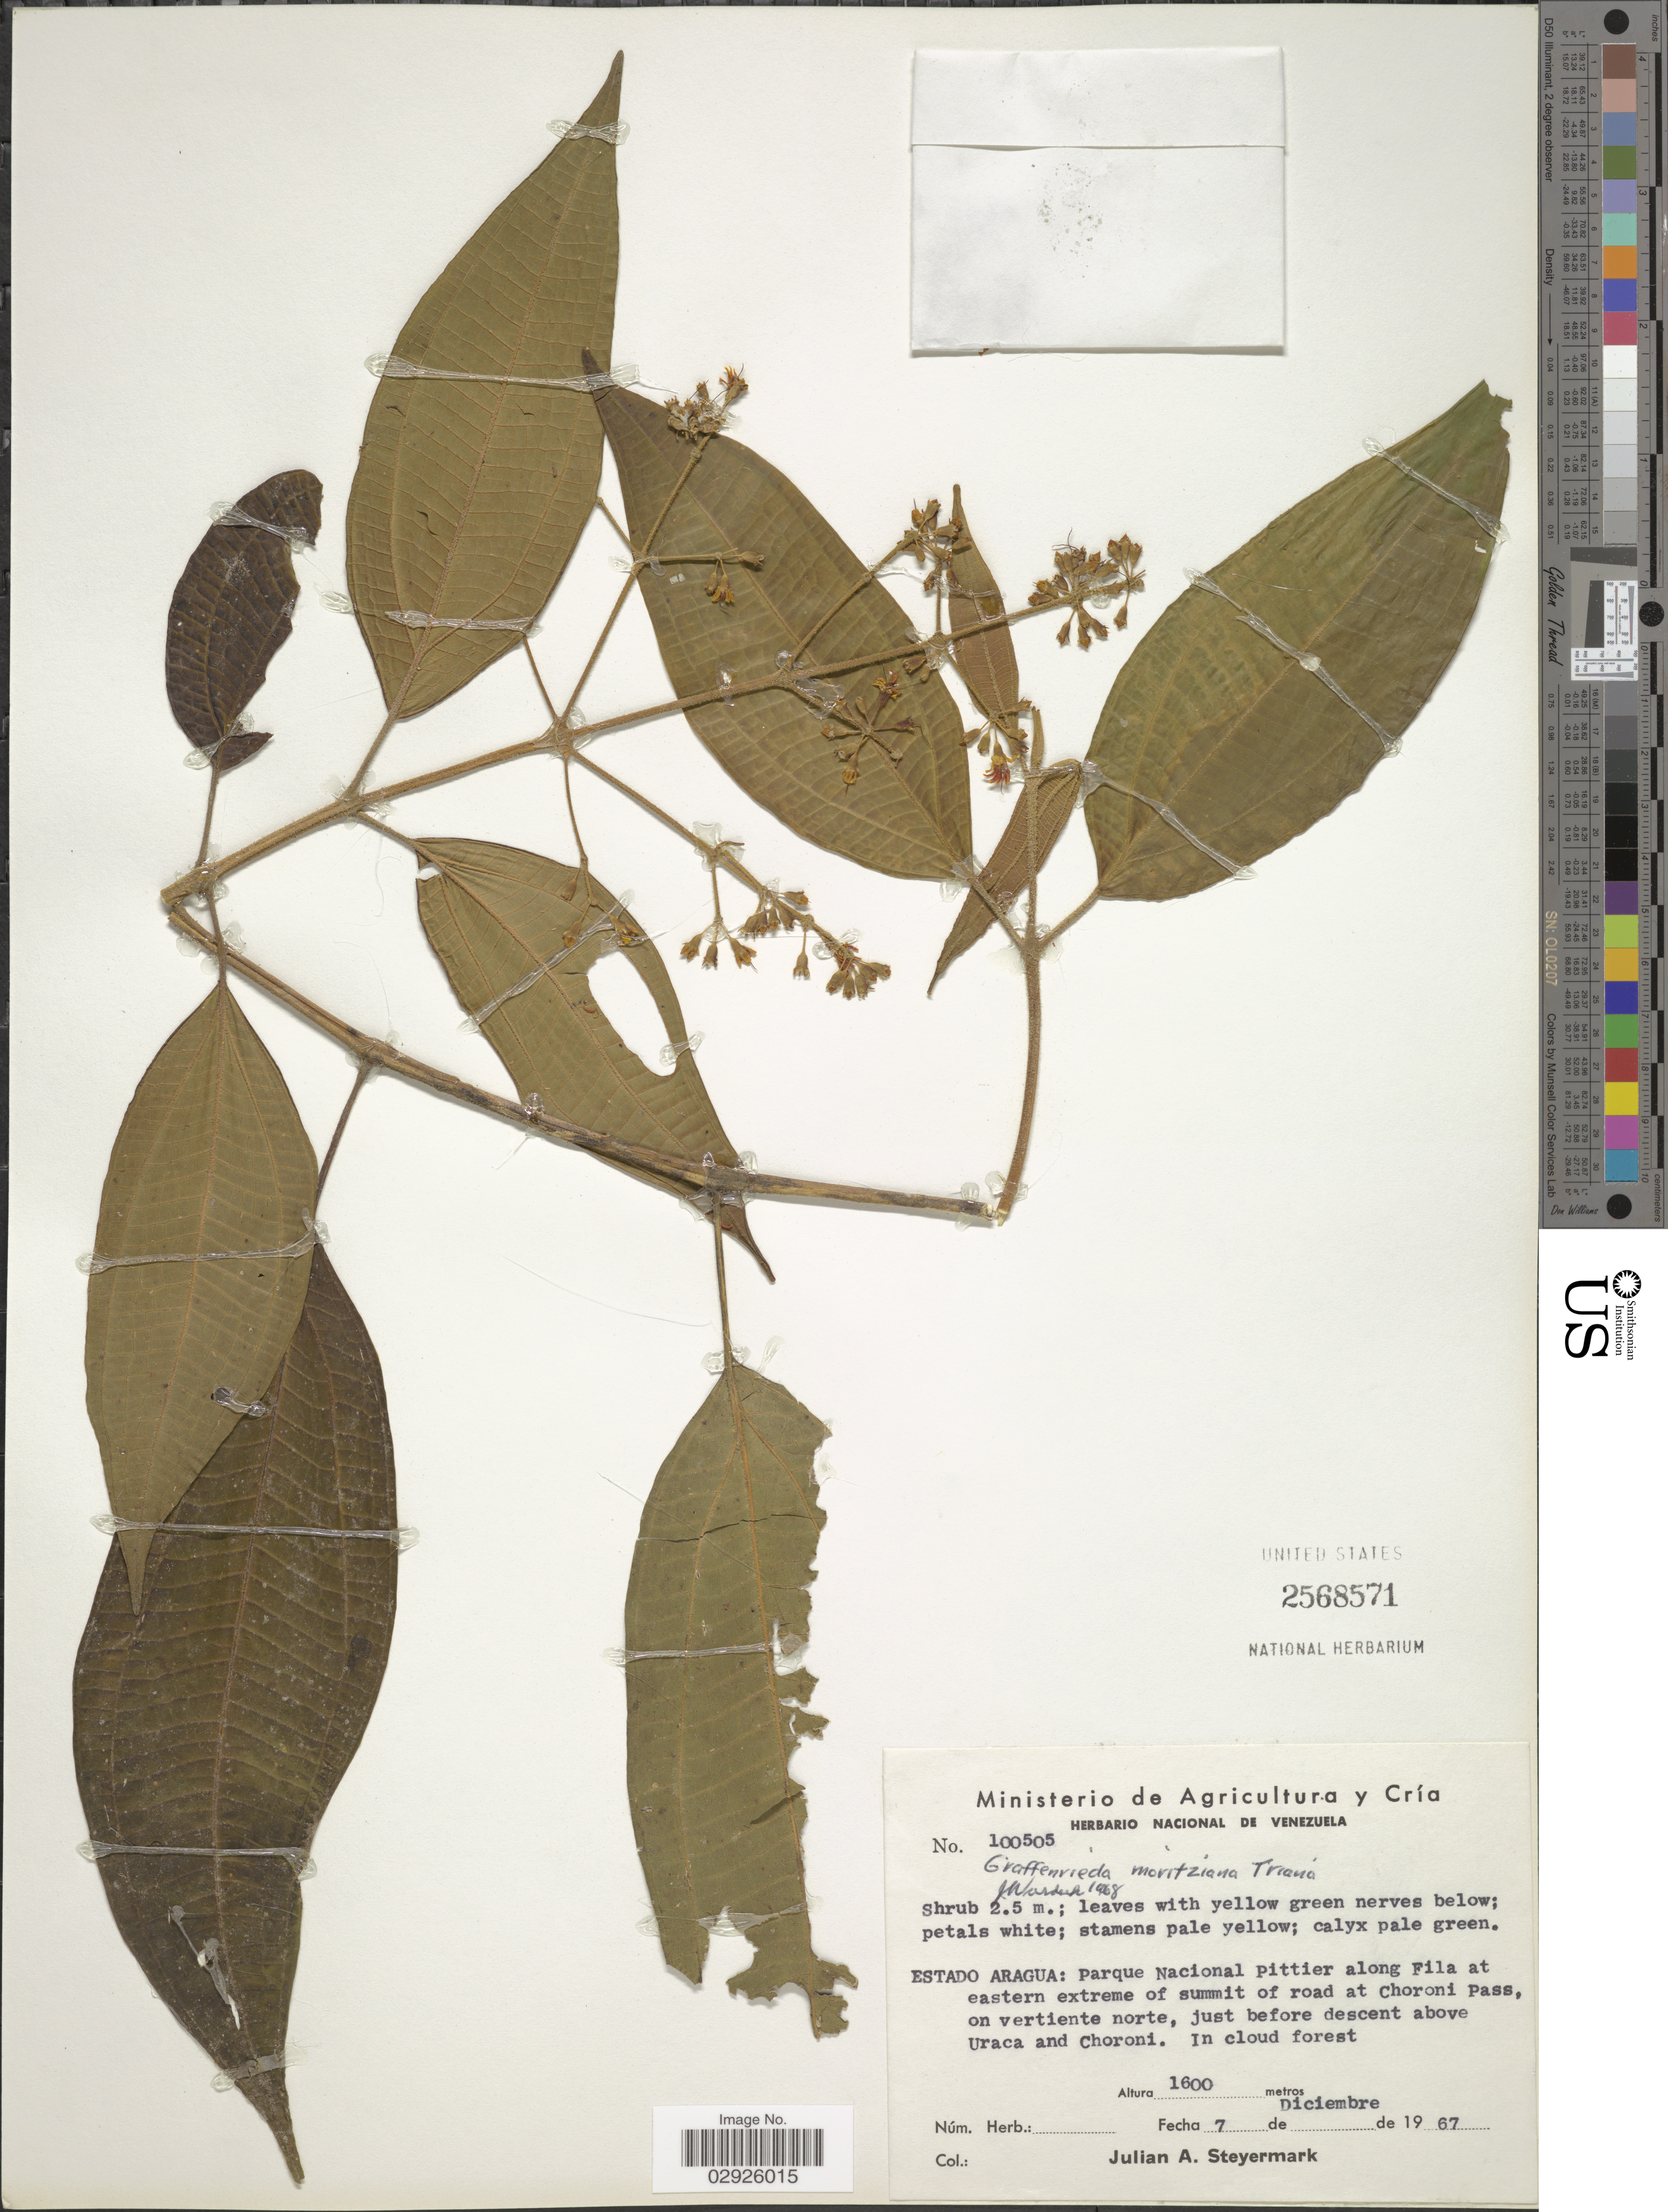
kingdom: Plantae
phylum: Tracheophyta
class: Magnoliopsida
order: Myrtales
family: Melastomataceae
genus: Graffenrieda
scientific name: Graffenrieda moritziana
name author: Triana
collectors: J. Steyermark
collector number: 100505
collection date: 1967-12-07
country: Venezuela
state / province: Aragua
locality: Parque Nacional Pittier along Fila ar eastern extreme of summit of road at Choroni Pass, on vertiente norte, just before descent above Uraca and Choroni.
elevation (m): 1600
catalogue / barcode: US 2568571